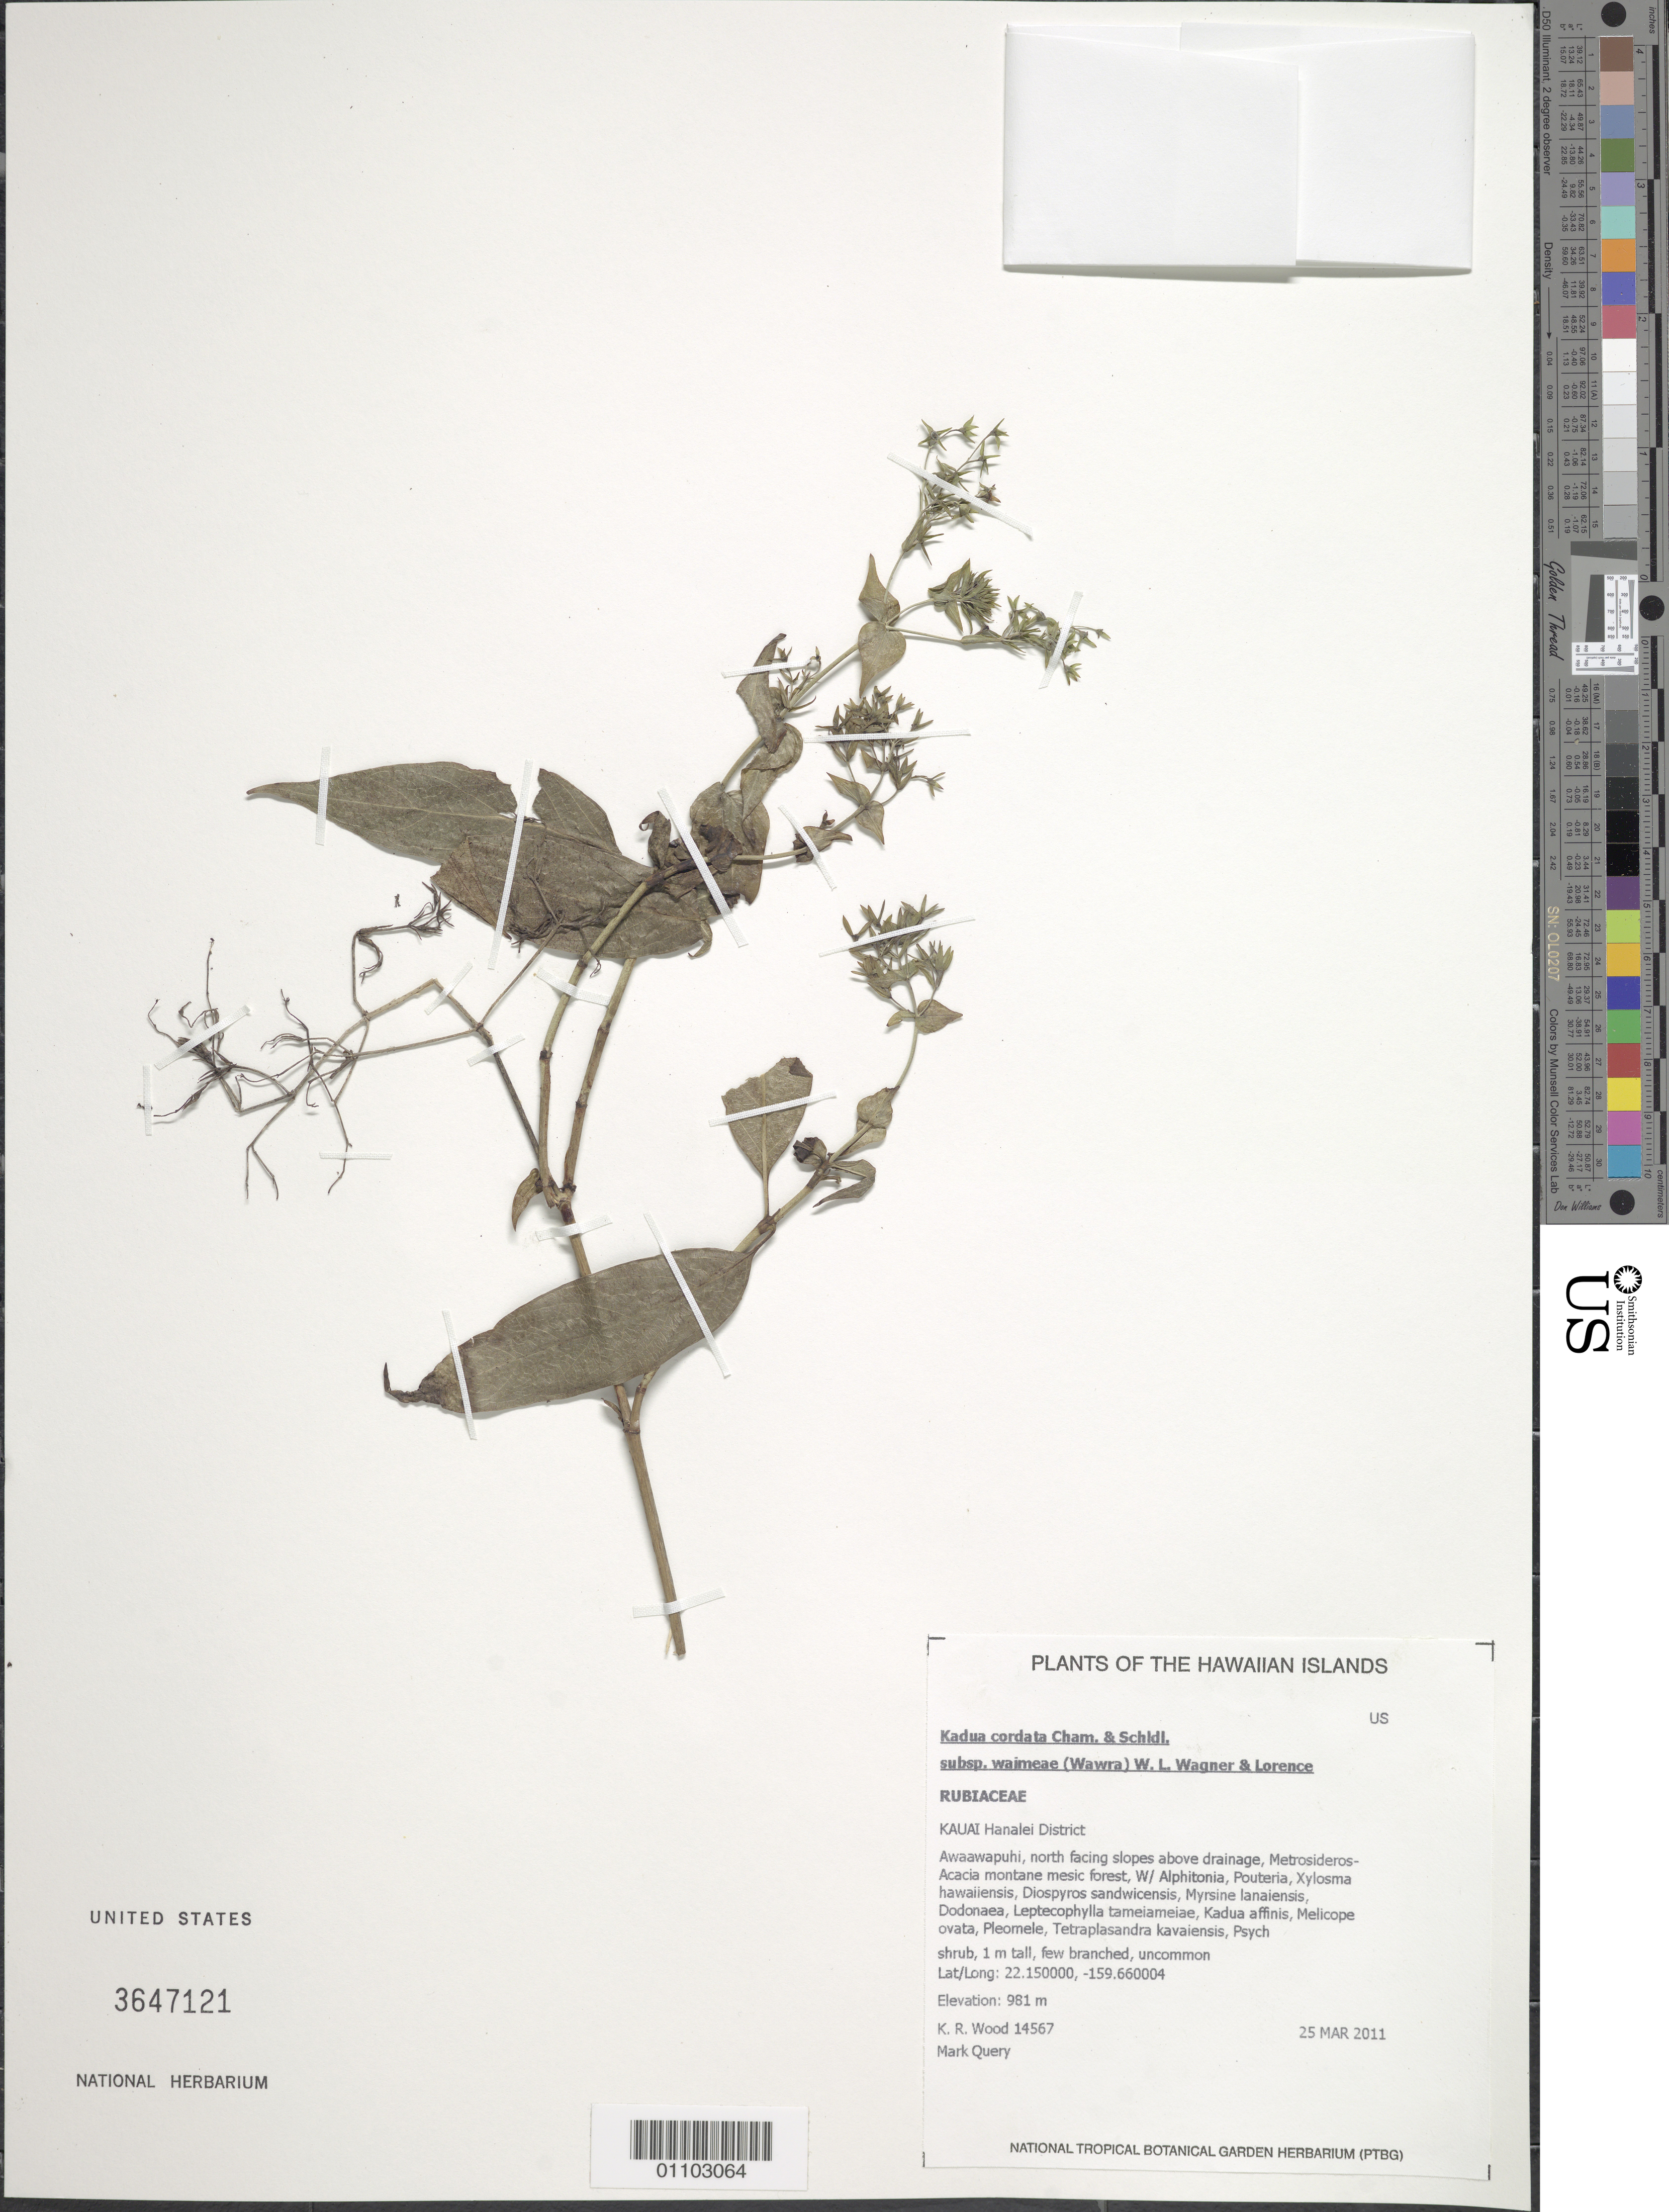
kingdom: Plantae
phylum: Tracheophyta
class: Magnoliopsida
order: Gentianales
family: Rubiaceae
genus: Kadua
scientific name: Kadua cordata subsp. waimeae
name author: (Wawra) W.L. Wagner & Lorence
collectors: K. R. Wood & M. Query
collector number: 14567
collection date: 2011-03-25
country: United States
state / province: Hawaii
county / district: Kaui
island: Kaua'i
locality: Awaawapuhi, north facing slopes above drainage.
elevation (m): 981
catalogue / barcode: US 3647121